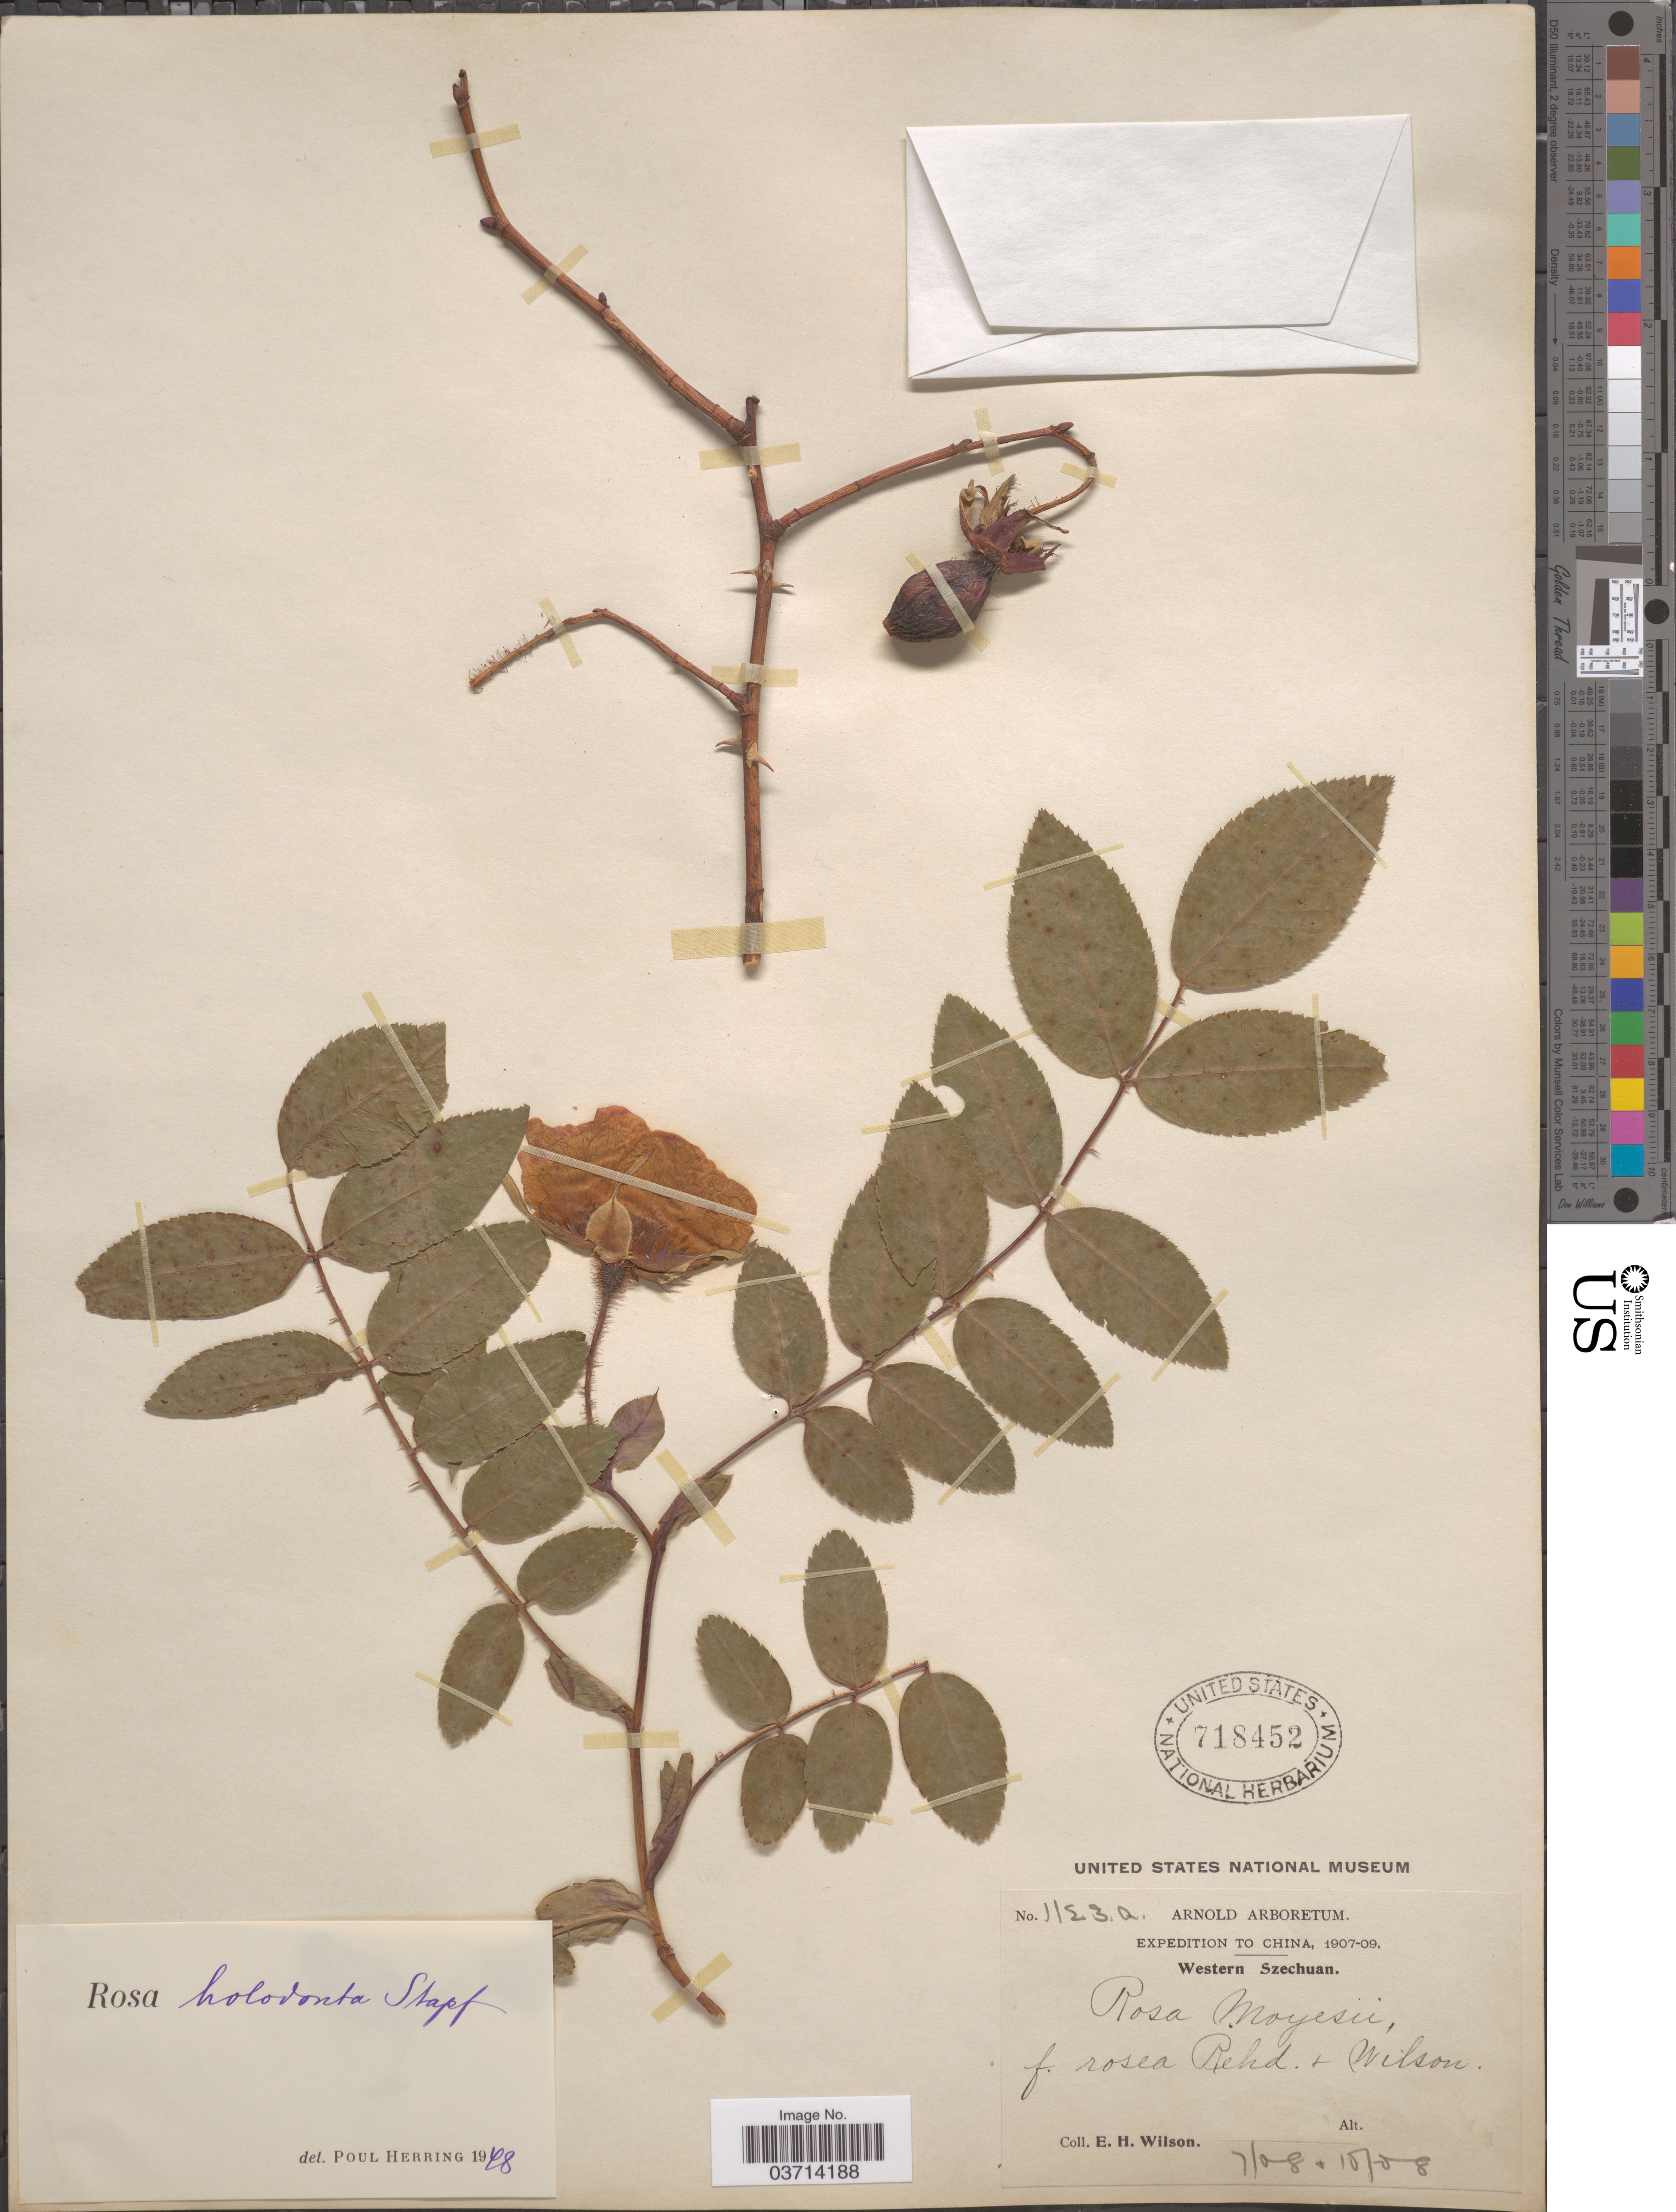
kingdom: Plantae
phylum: Tracheophyta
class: Magnoliopsida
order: Rosales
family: Rosaceae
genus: Rosa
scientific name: Rosa holodonta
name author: Stapf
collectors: E. Wilson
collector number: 1123a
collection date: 1908-07/1908-10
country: China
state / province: Sichuan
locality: Western Szechuan.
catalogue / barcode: US 718452